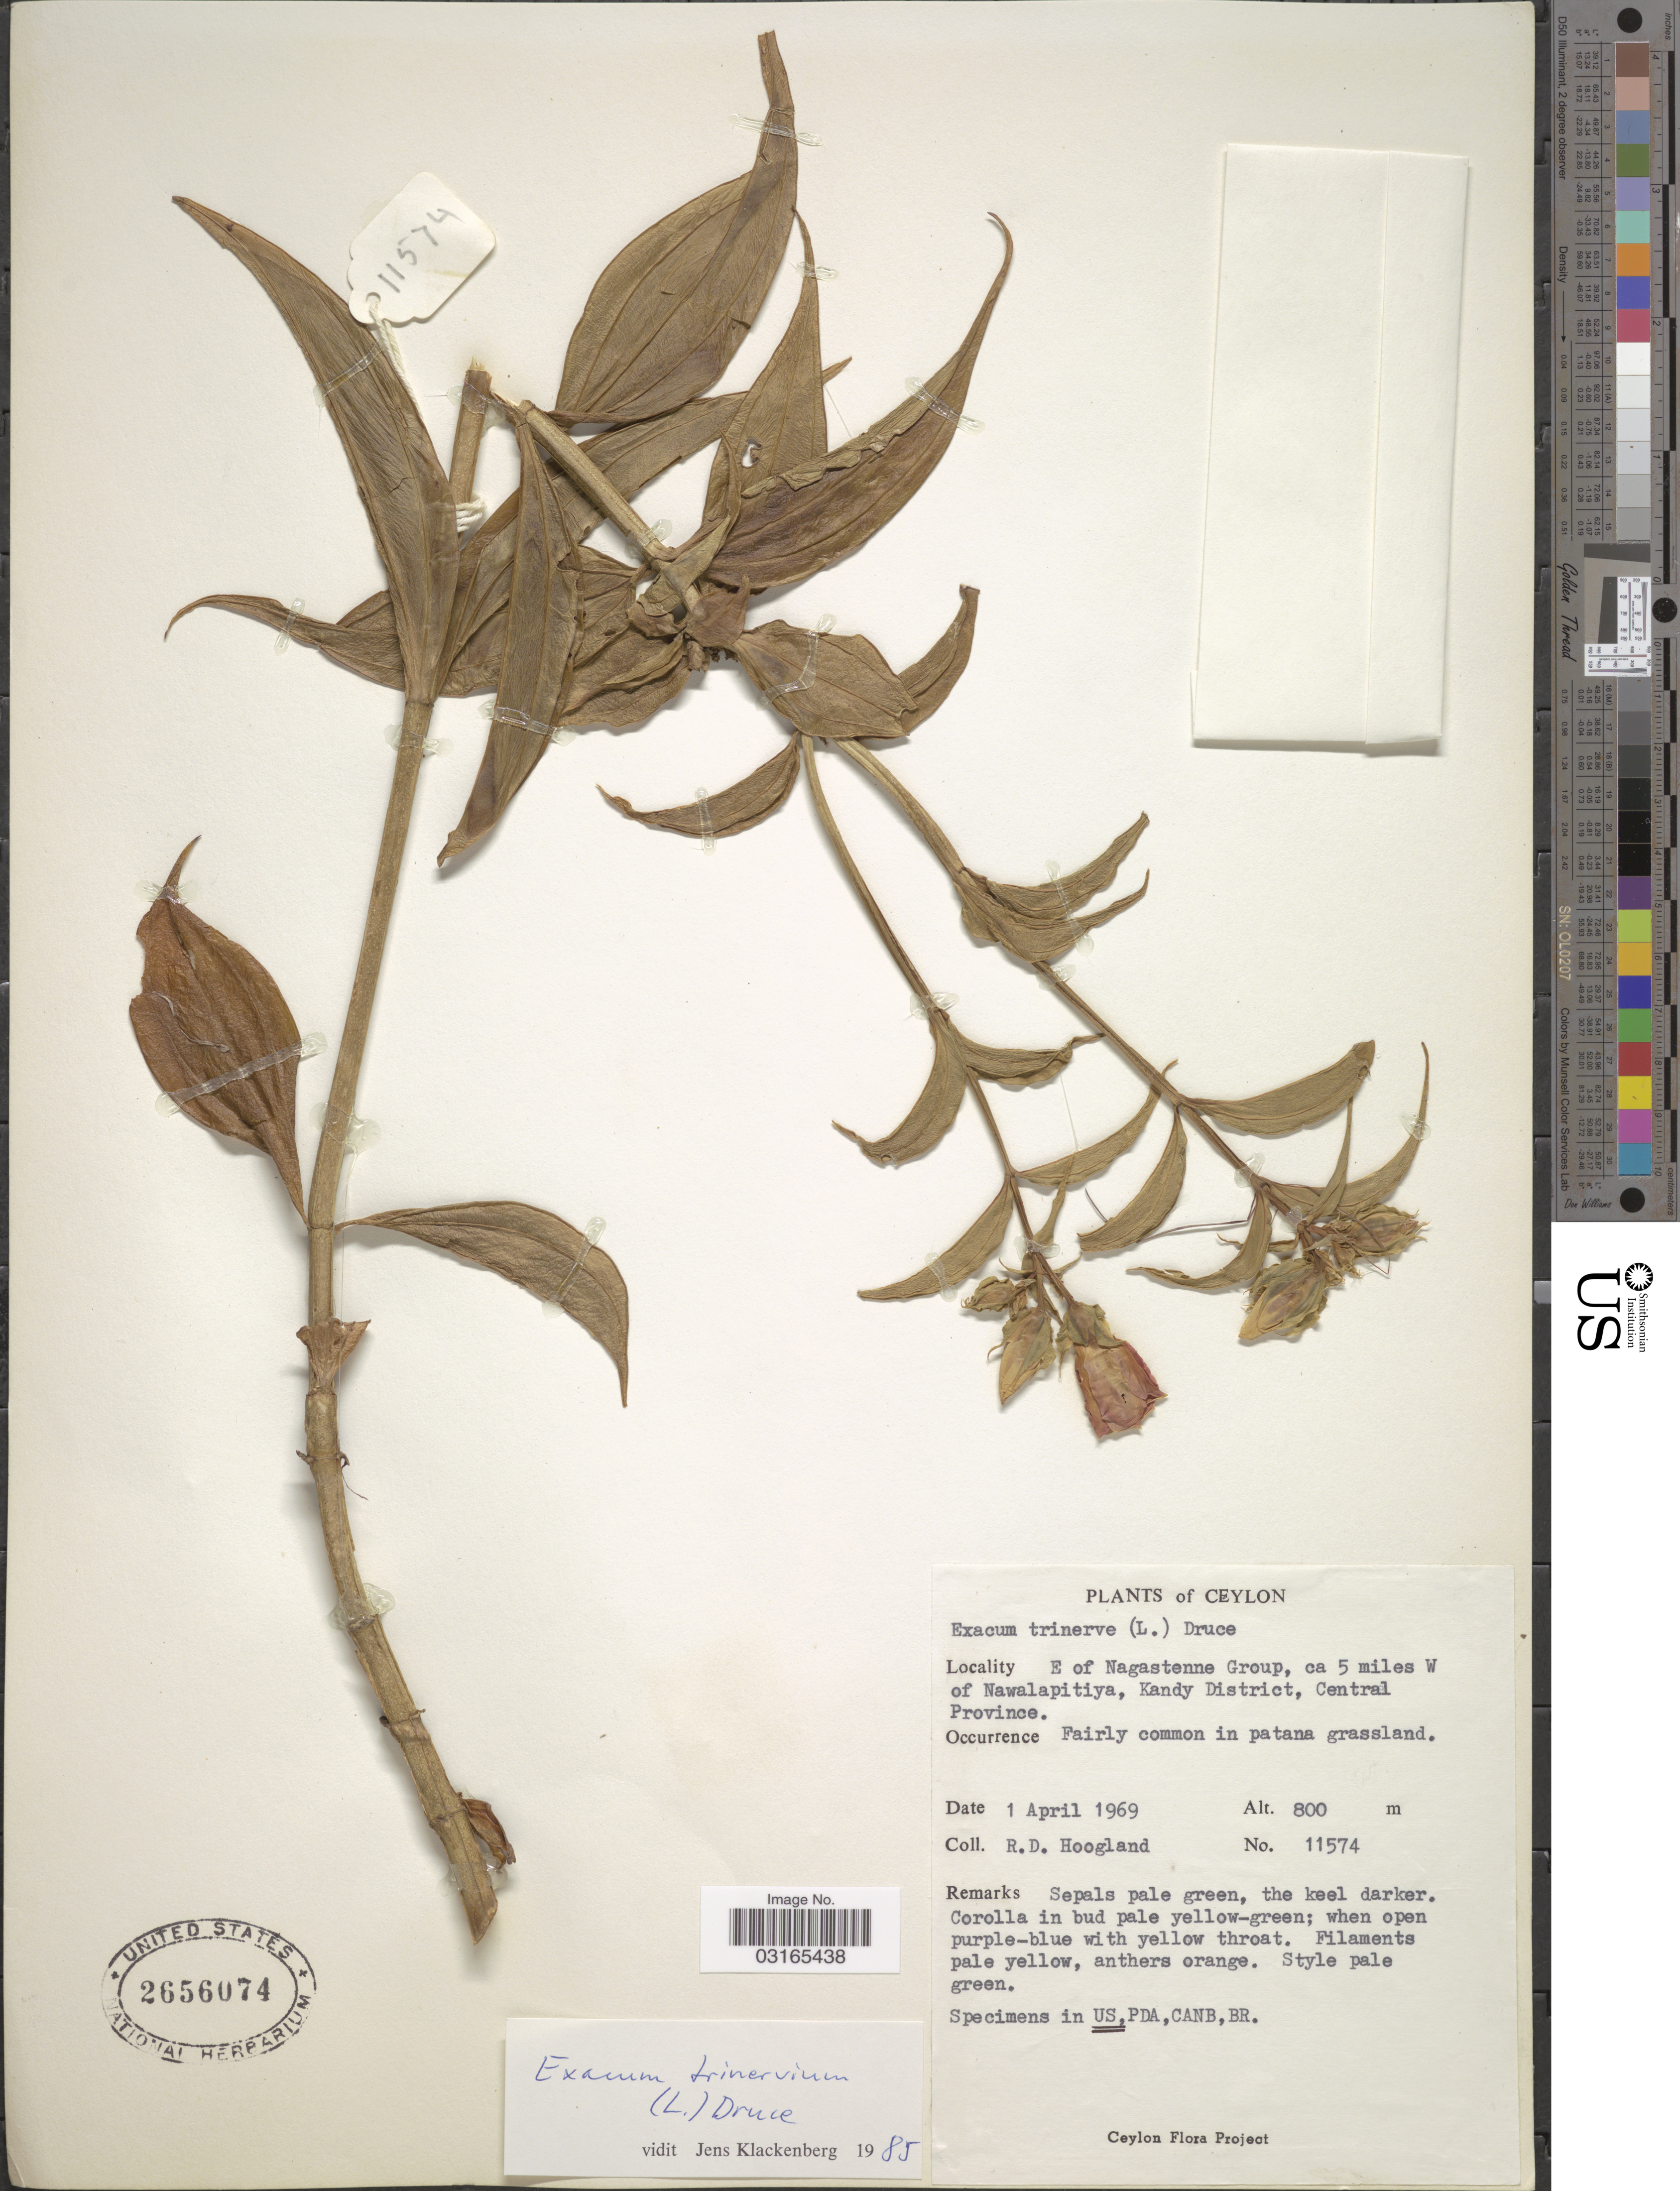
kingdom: Plantae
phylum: Tracheophyta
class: Magnoliopsida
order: Gentianales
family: Gentianaceae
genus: Exacum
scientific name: Exacum trinervium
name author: (L.) Druce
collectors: R. D. Hoogland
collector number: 11574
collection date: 1969-04-01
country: Sri Lanka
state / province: Central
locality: Ceylon. E of Nagastenne Group, ca 5 miles W of Nawalapitiya, Kandy District.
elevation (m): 800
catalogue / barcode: US 2656074